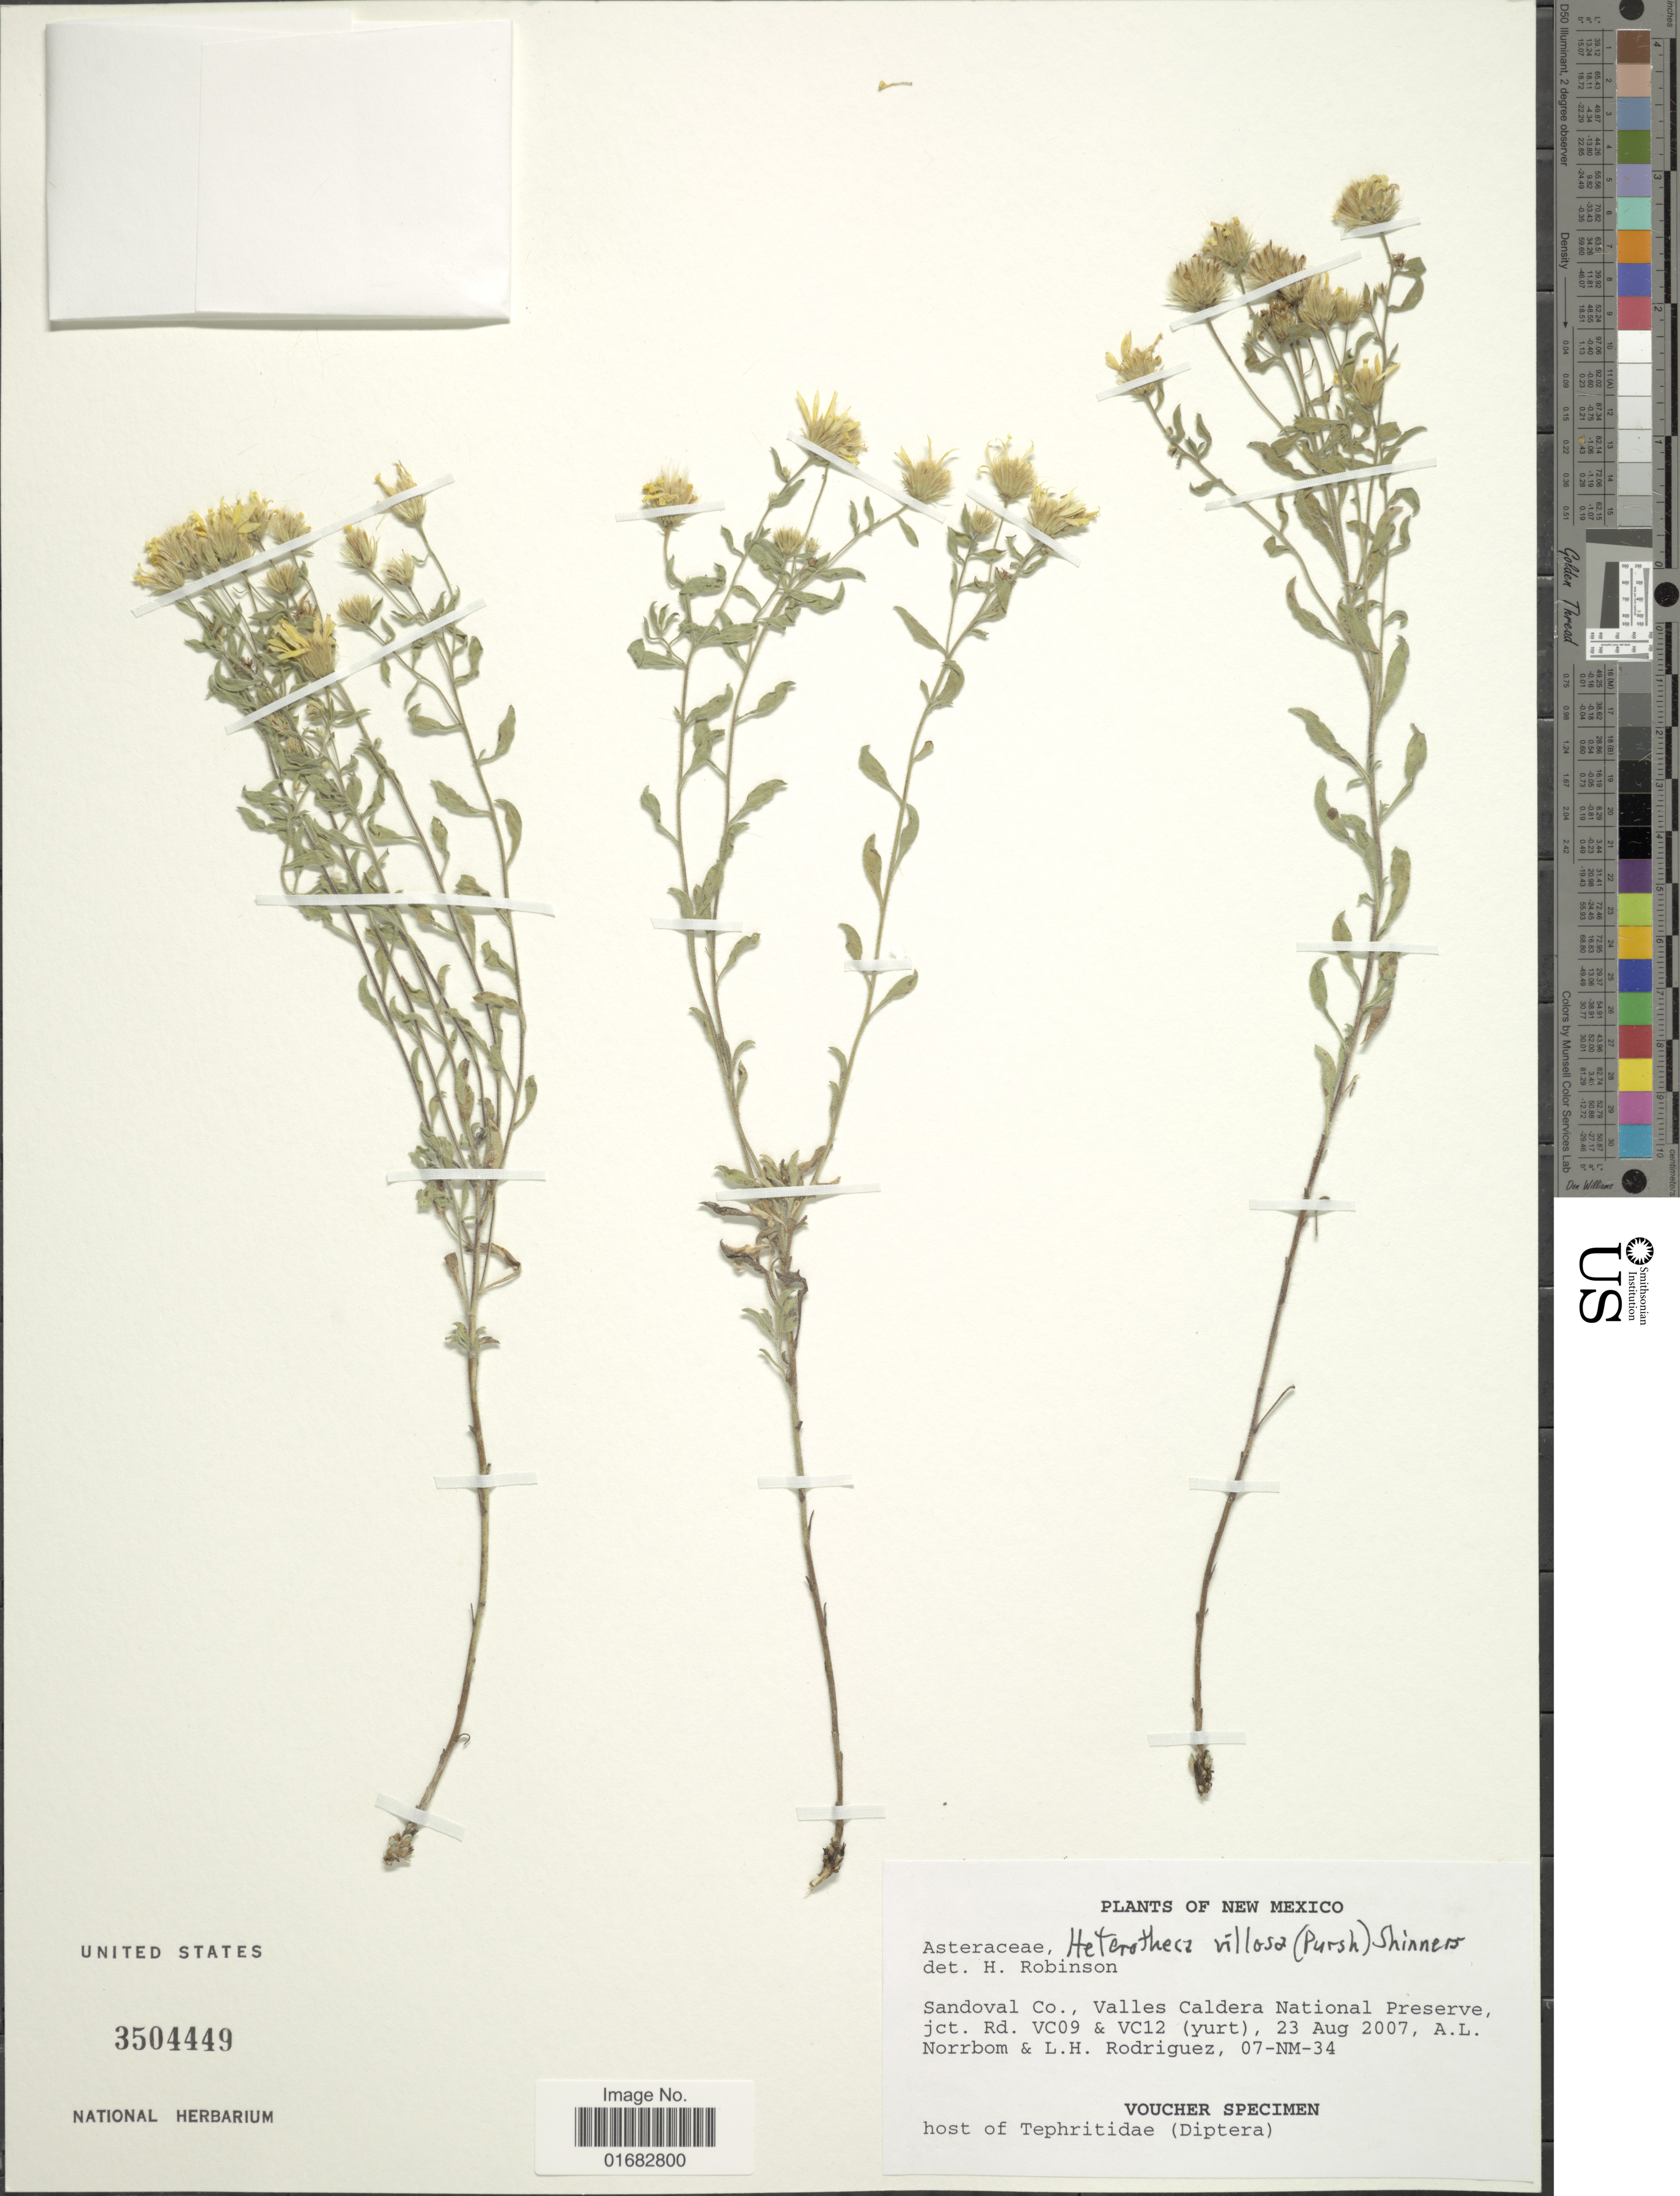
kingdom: Plantae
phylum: Tracheophyta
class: Magnoliopsida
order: Asterales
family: Asteraceae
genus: Heterotheca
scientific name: Heterotheca villosa var. foliosa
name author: (Nutt.) V.L. Harms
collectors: A. L. Norrbom & L. Rodriguez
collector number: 07-NM-34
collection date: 2007-08-23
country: United States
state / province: New Mexico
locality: Sandoval Co., Valles Caldera National Preserve, jct. Rd. VC09 & VC12 (yurt)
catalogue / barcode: US 3504449